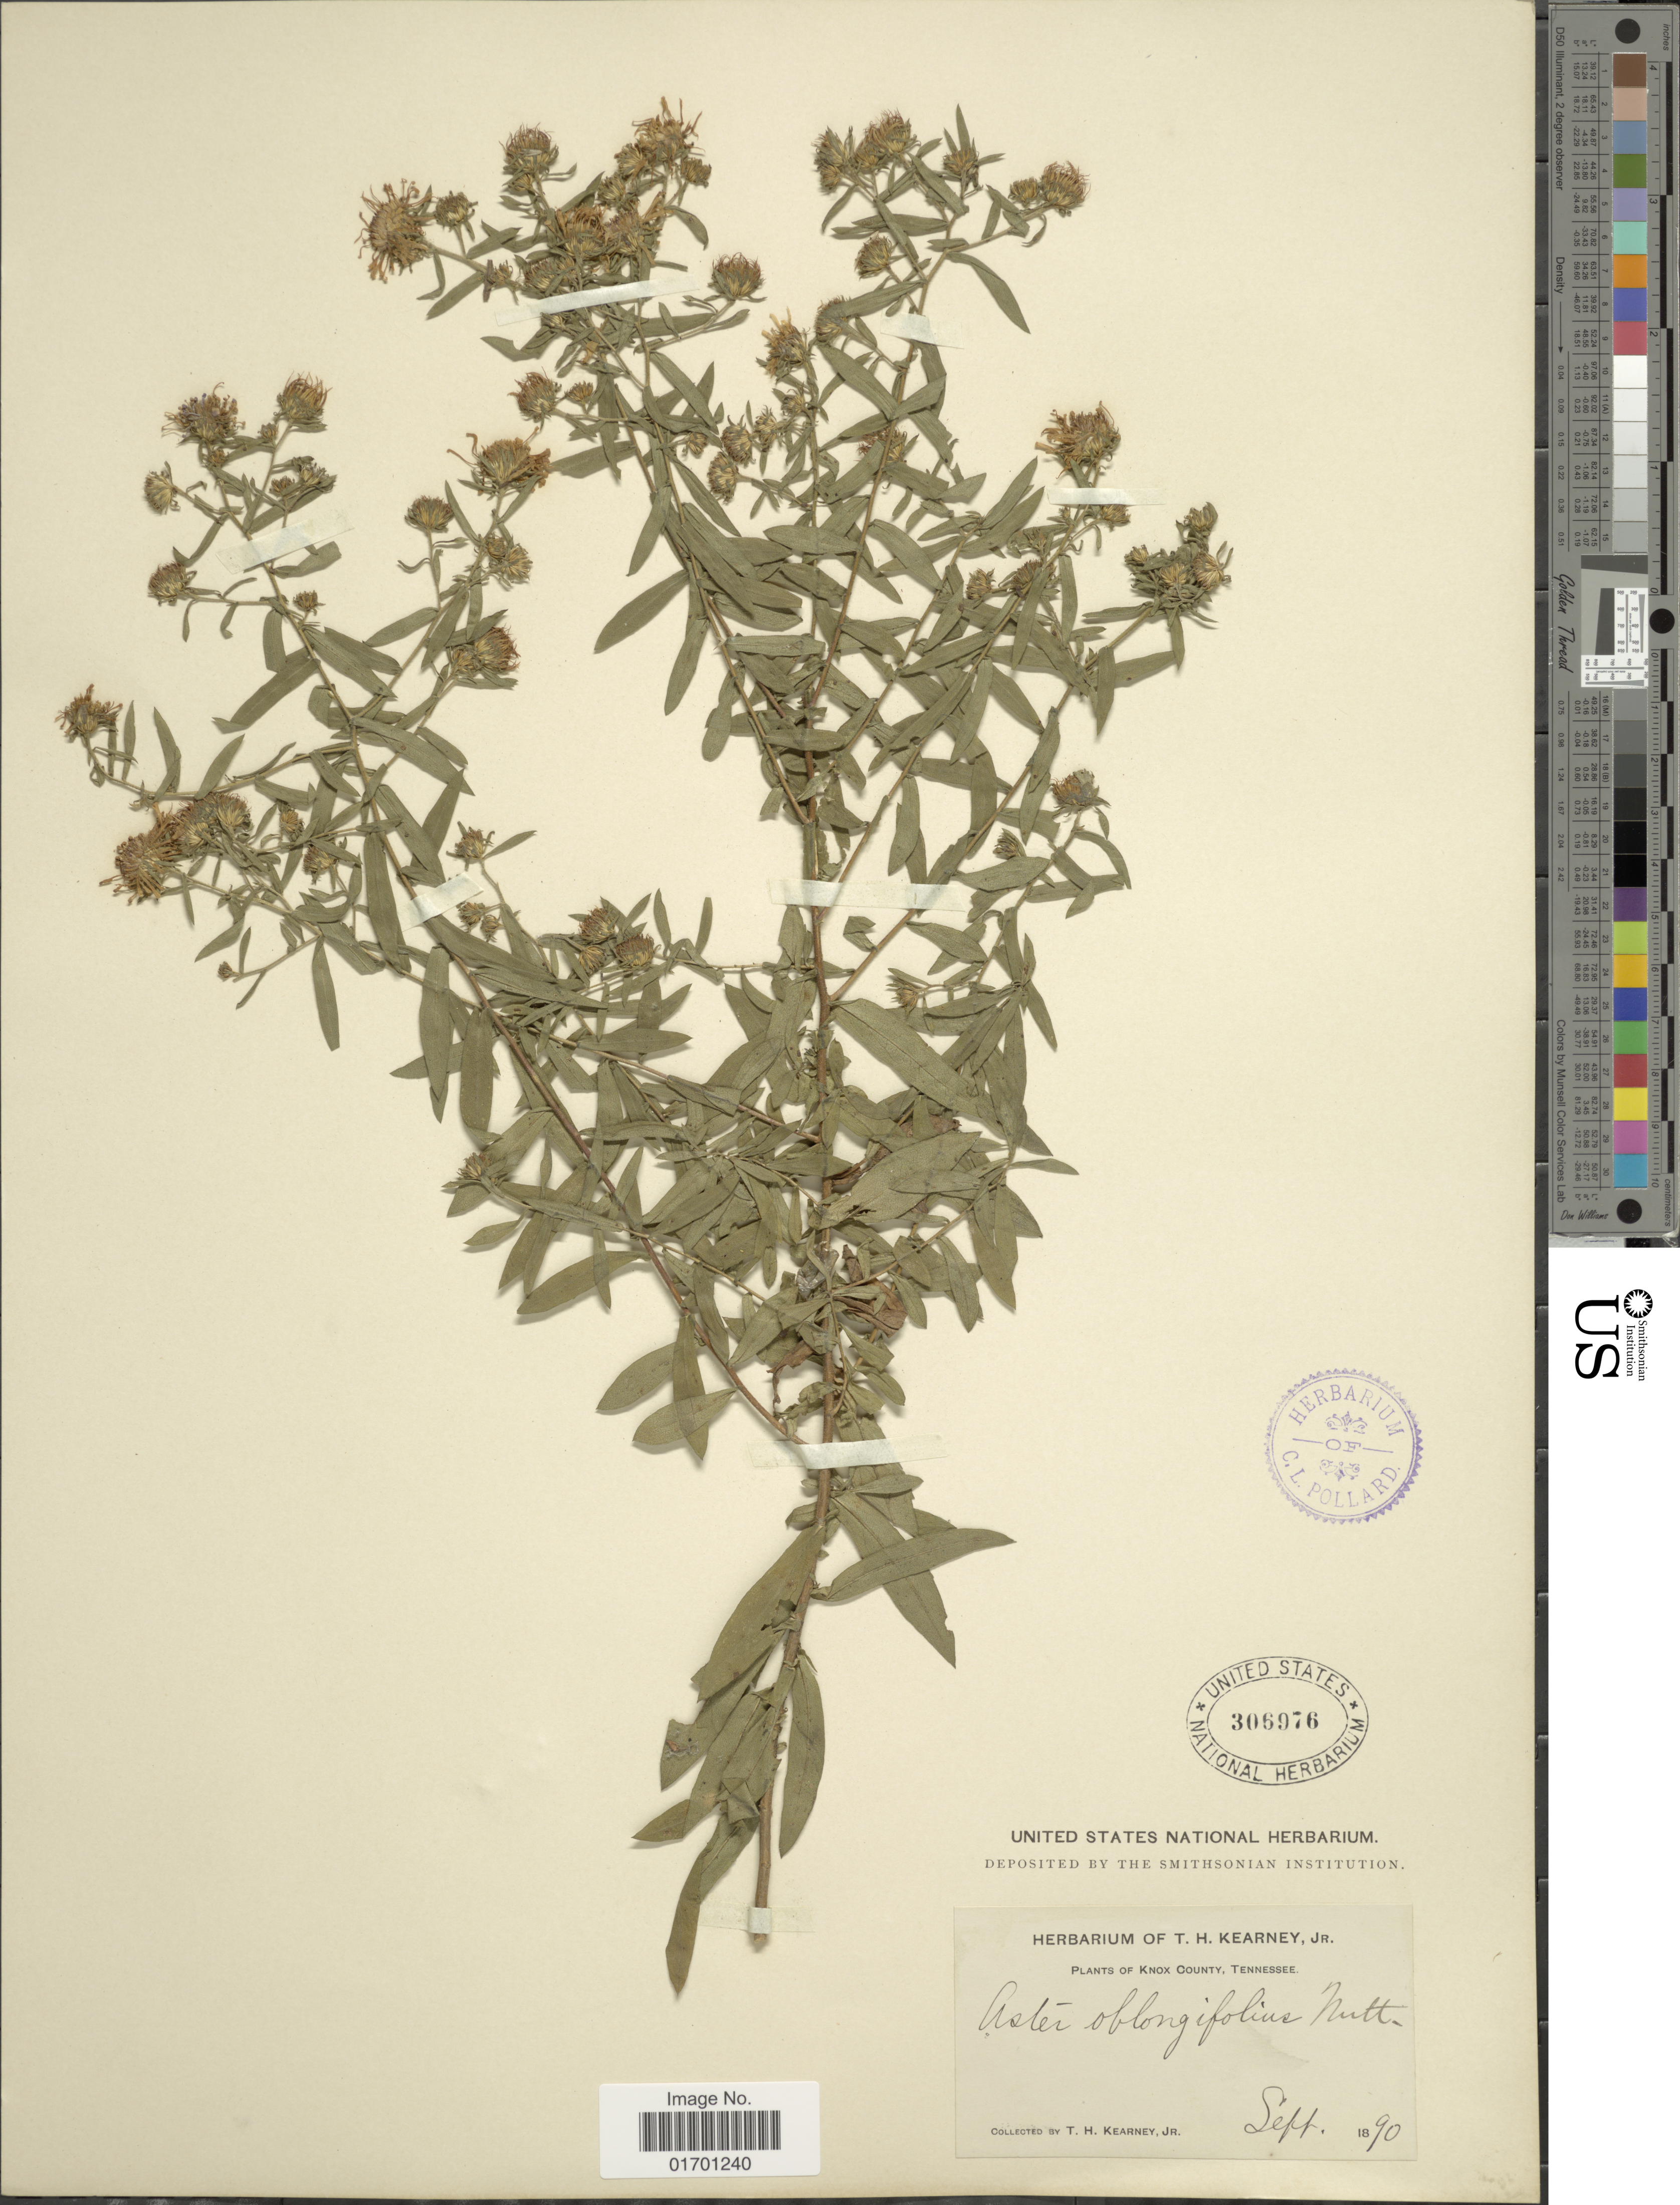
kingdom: Plantae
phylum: Tracheophyta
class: Magnoliopsida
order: Asterales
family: Asteraceae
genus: Symphyotrichum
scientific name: Symphyotrichum oblongifolium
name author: (Nutt.) G.L. Nesom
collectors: T. H. Kearney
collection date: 1890-09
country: United States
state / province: Tennessee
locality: Knox County, Tennessee.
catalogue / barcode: US 306976